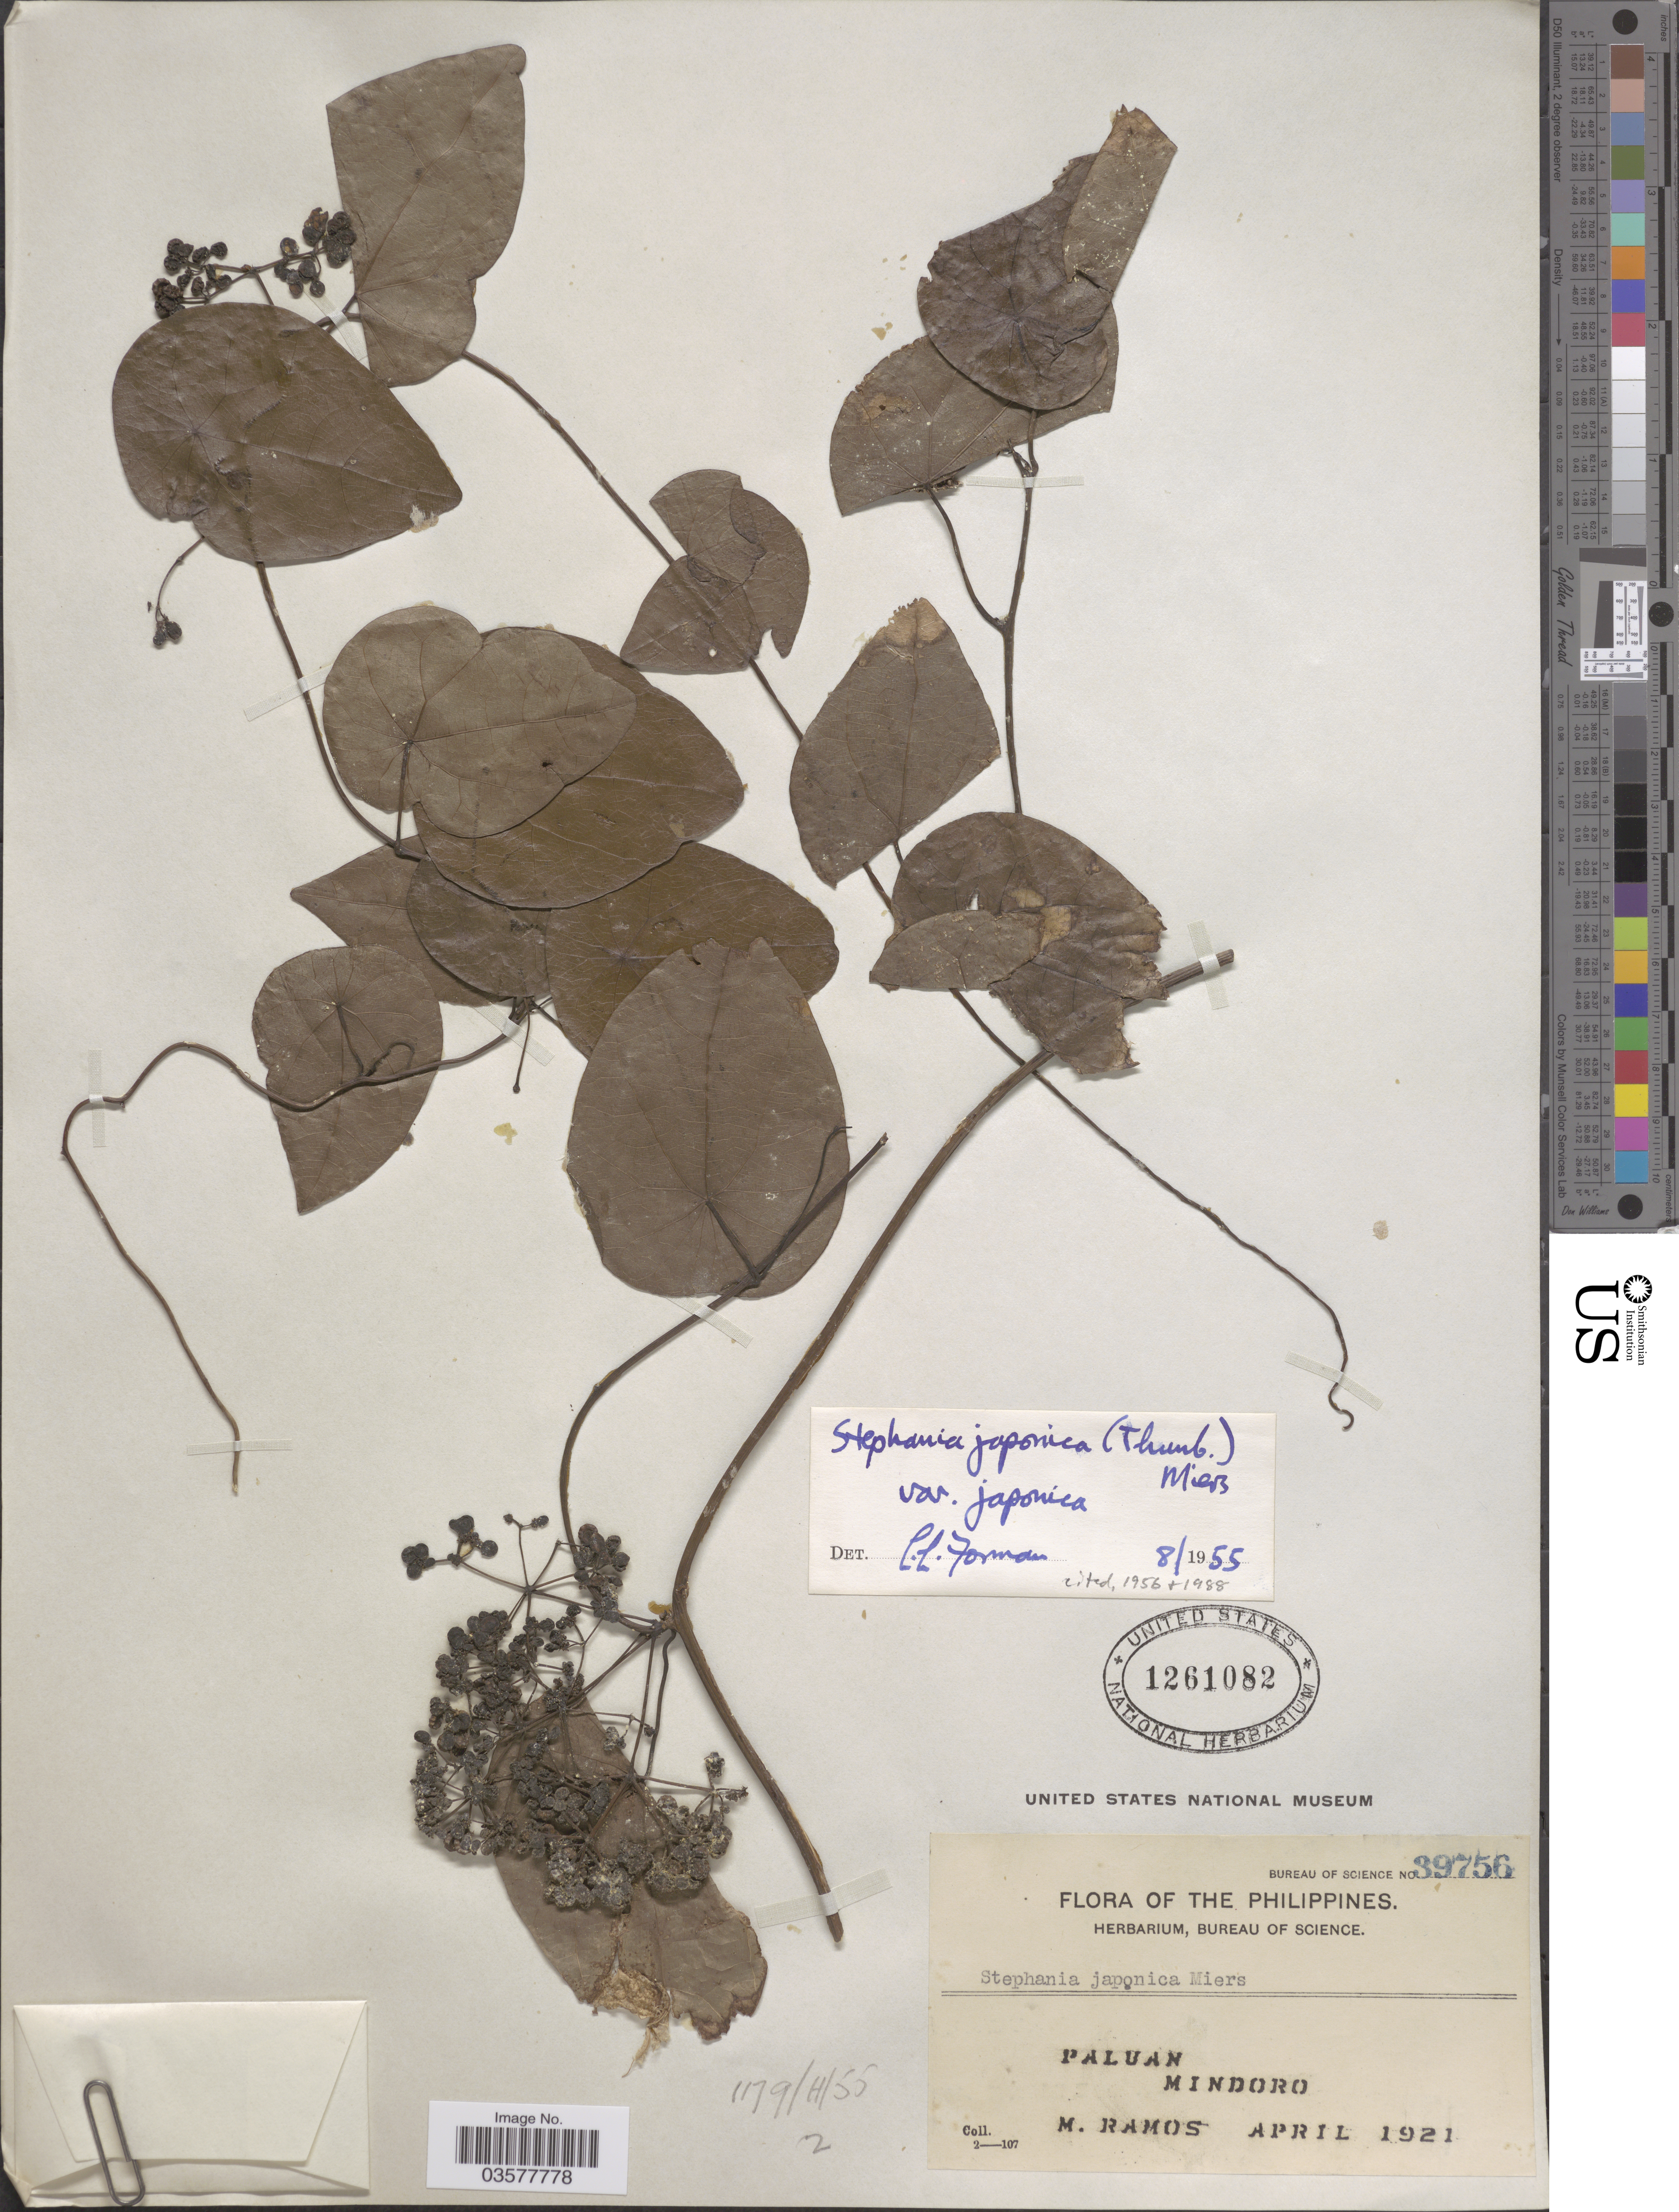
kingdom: Plantae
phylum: Tracheophyta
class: Magnoliopsida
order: Ranunculales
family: Menispermaceae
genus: Stephania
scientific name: Stephania japonica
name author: (Thunb.) Miers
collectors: M. Ramos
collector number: Bureau of Science 39756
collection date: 1921-04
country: Philippines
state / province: Mimaropa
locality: Paluan. Mindoro.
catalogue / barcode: US 1261082